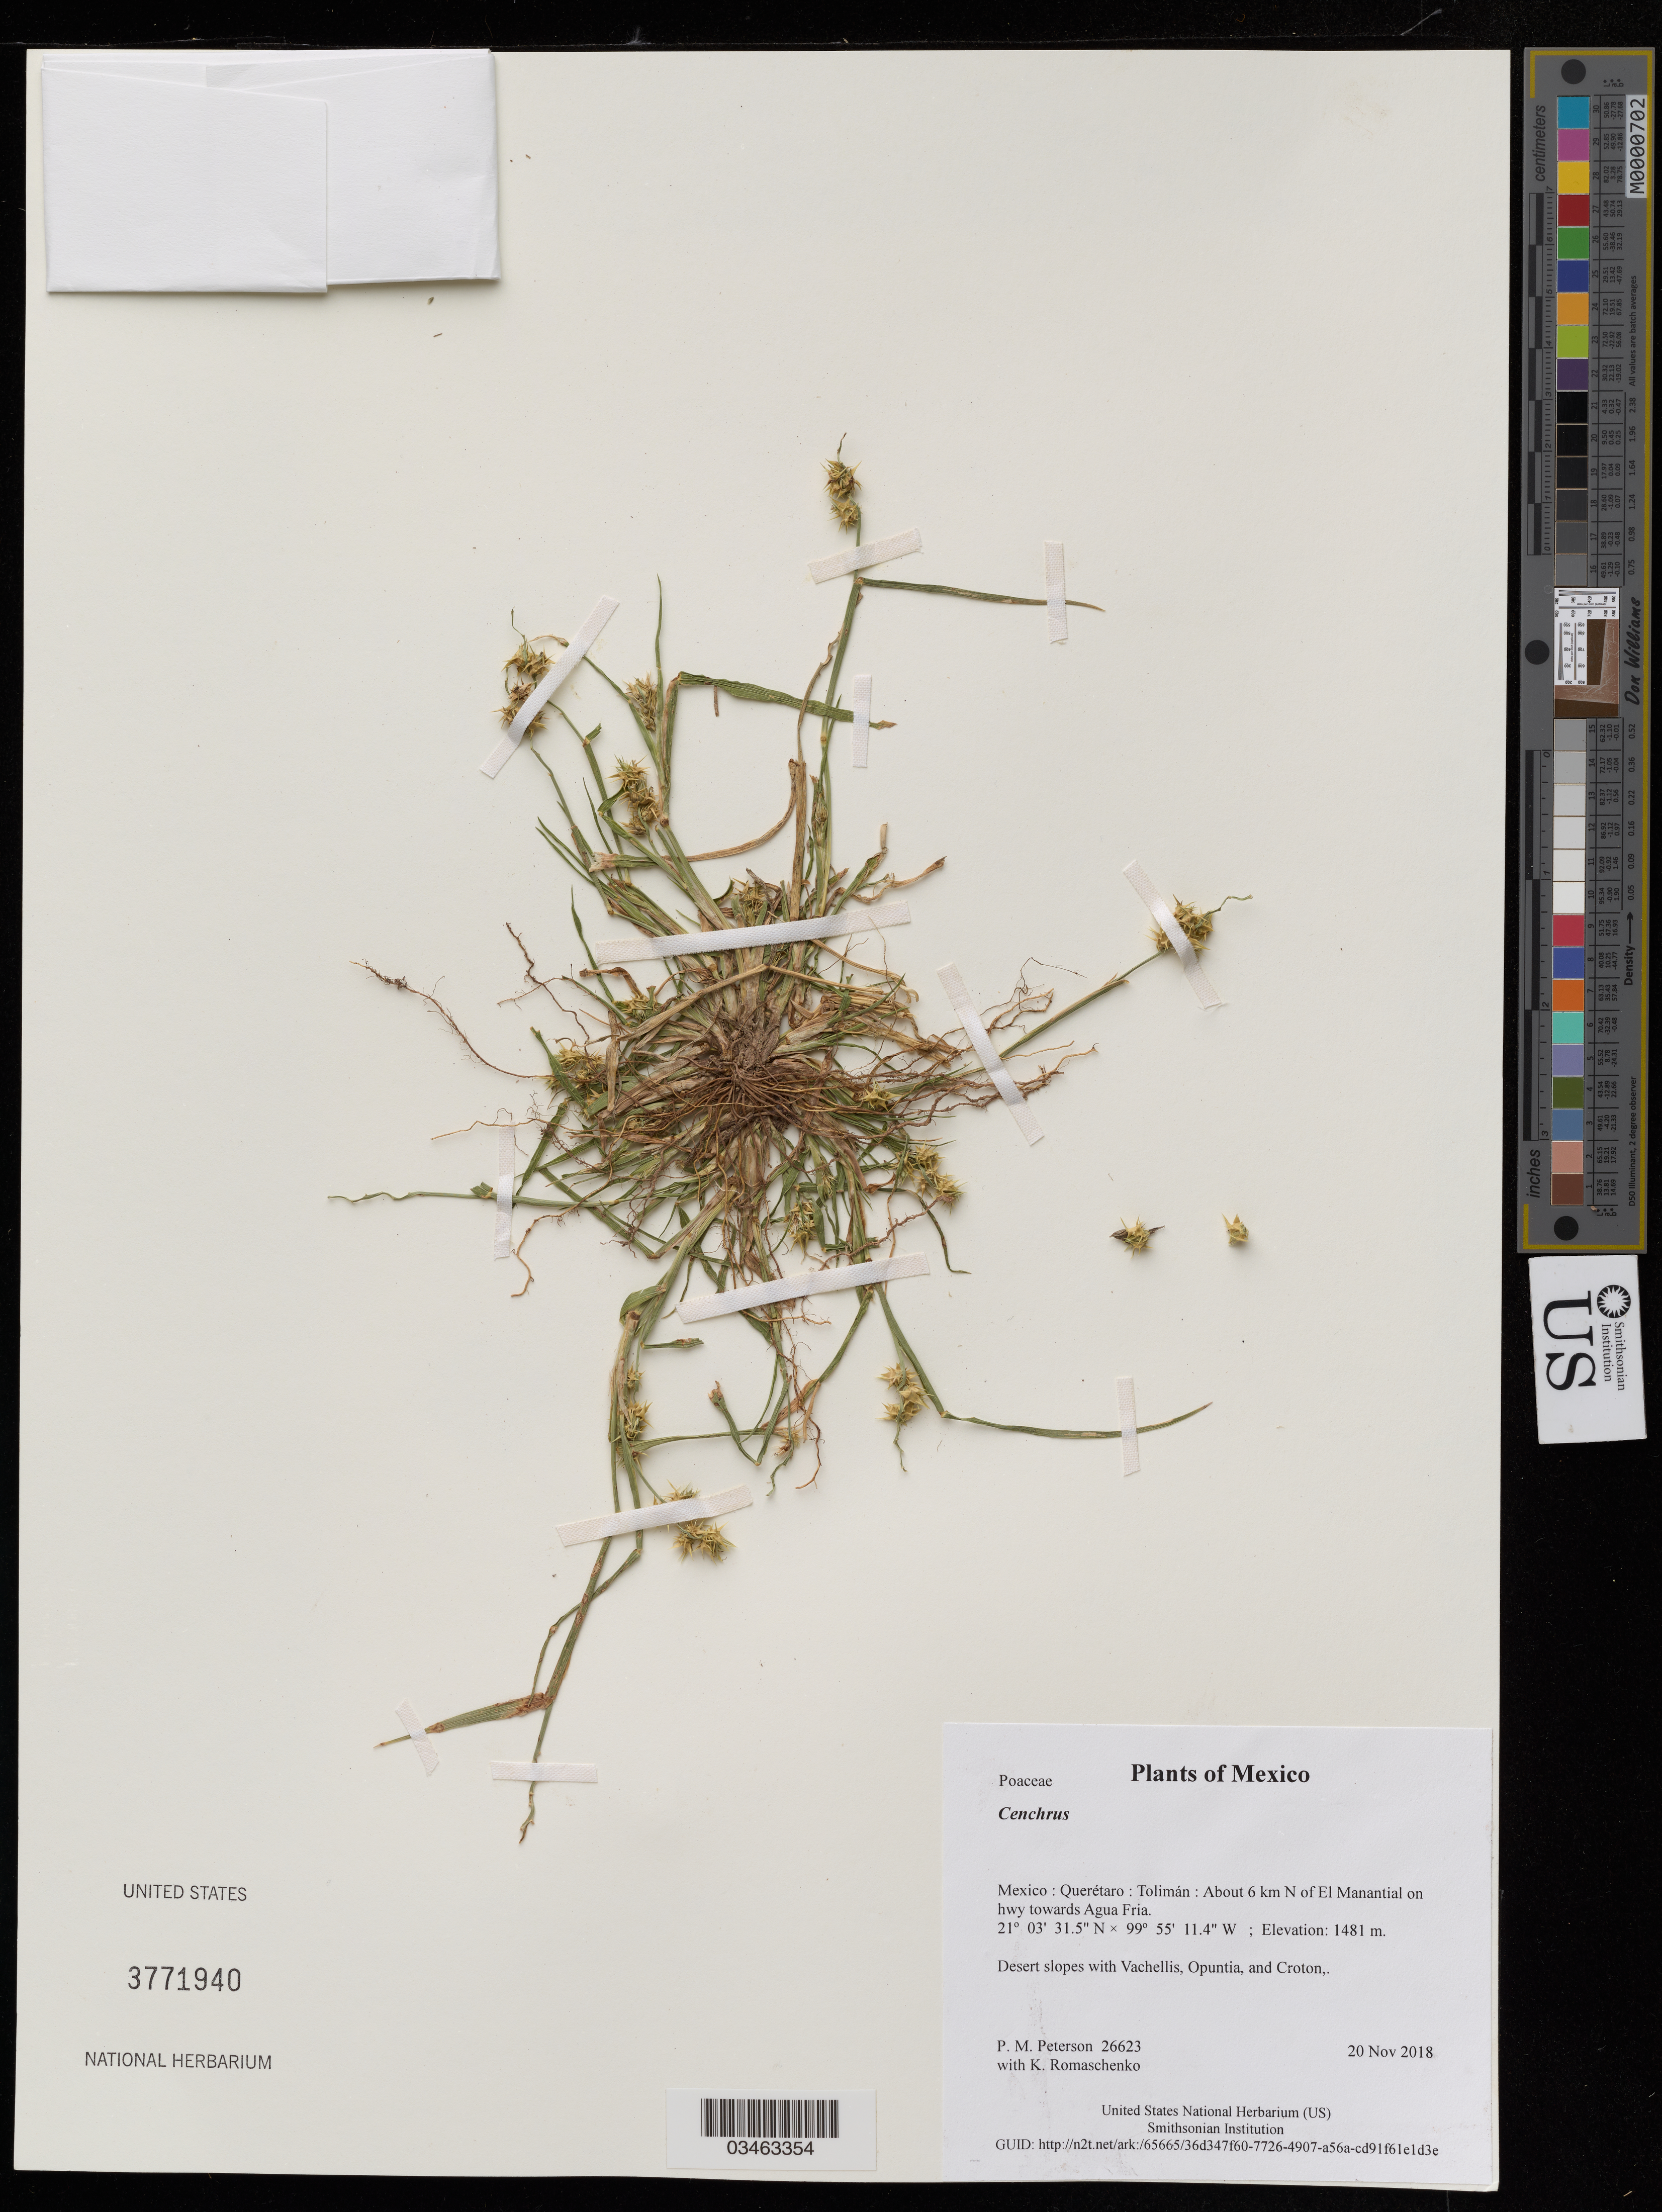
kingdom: Plantae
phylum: Tracheophyta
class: Liliopsida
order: Poales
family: Poaceae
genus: Cenchrus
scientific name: Cenchrus sp.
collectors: P. M. Peterson & K. Romaschenko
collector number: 26623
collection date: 2018-11-20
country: Mexico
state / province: Querétaro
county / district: Tolimán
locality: About 6 km N of El Manantial on hwy towards Agua Fria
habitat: Desert slopes with Vachellis, Opuntia, and Croton,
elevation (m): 1481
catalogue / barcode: US 3771940